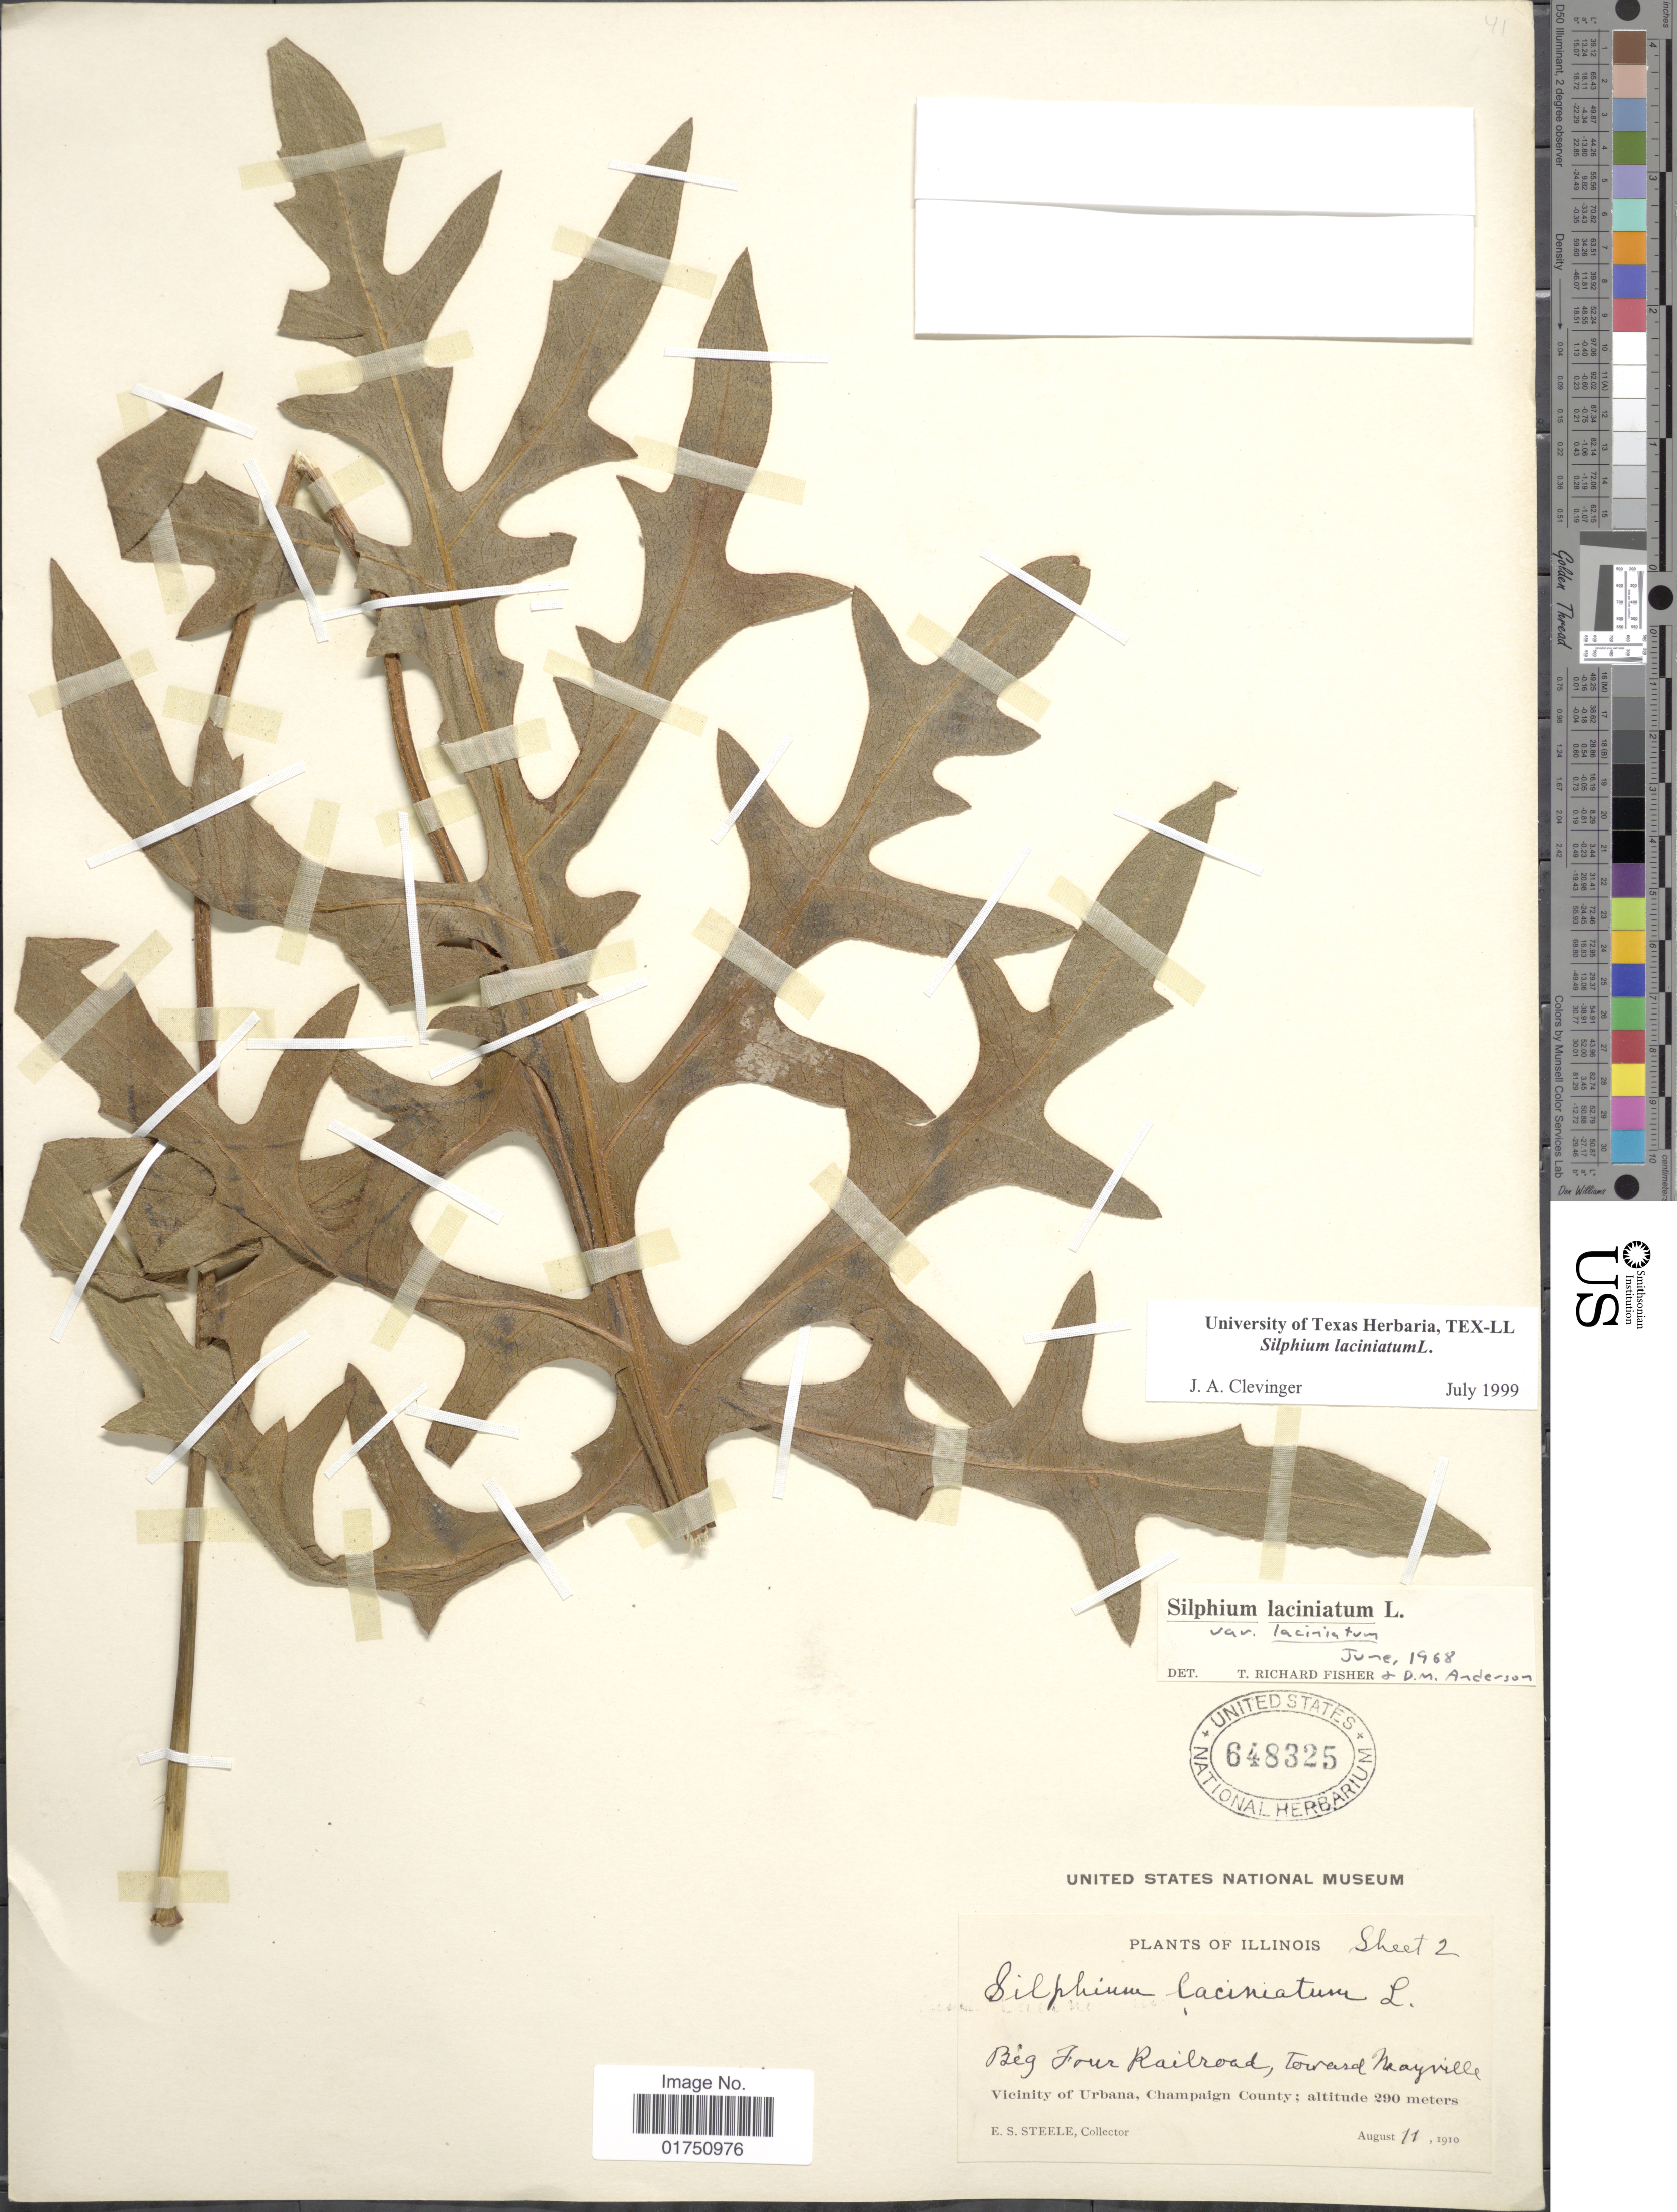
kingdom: Plantae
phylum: Tracheophyta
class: Magnoliopsida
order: Asterales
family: Asteraceae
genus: Silphium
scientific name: Silphium laciniatum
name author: L.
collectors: E. Steele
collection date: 1910-08-11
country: United States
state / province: Illinois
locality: Big Four Railroad, toward Mayville. Vicinity of Urbana, Champaign County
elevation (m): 290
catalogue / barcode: US 648325